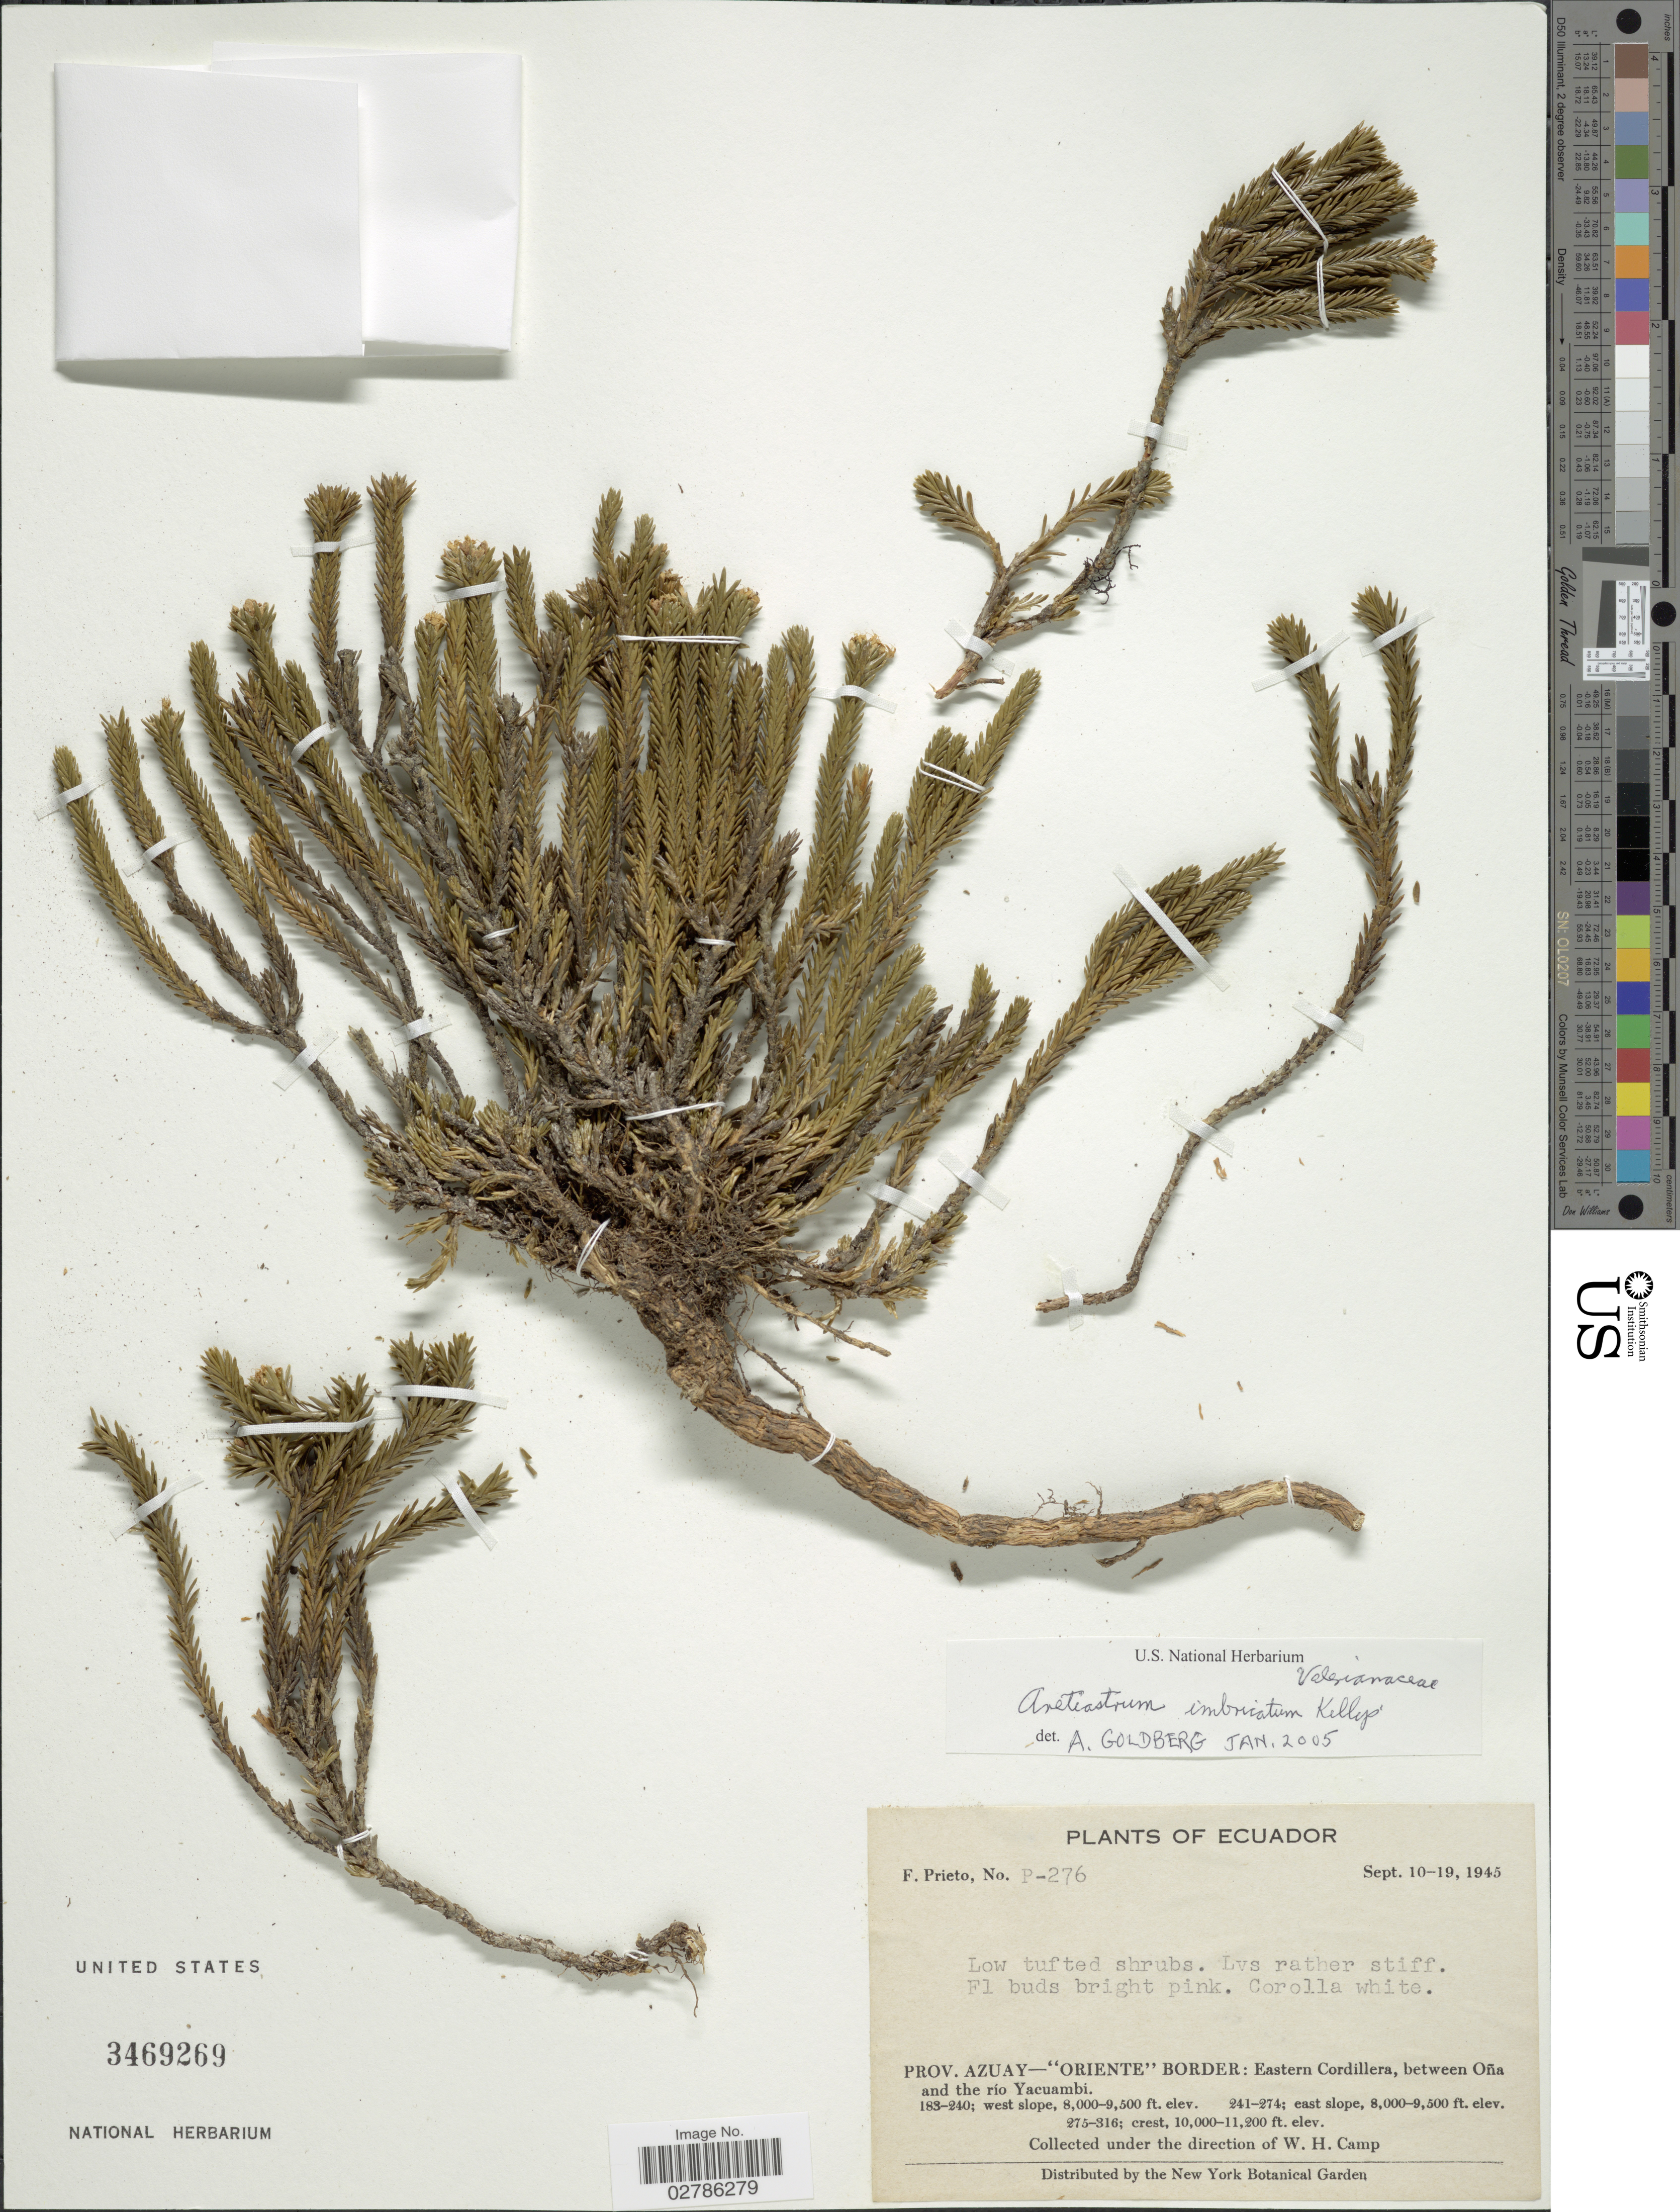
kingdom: Plantae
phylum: Tracheophyta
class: Magnoliopsida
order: Dipsacales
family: Caprifoliaceae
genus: Aretiastrum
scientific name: Aretiastrum imbricatum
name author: (Killip) Killip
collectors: F. Prieto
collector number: P-276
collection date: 1945-09-10/1945-09-19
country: Ecuador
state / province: Azuay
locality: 'Oriente' border, Eastern Cordillera, between Oña and the río Yacuambi, 183-240 west slope, 241-274 east slope, 275-316 crest.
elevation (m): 3048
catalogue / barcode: US 3469269